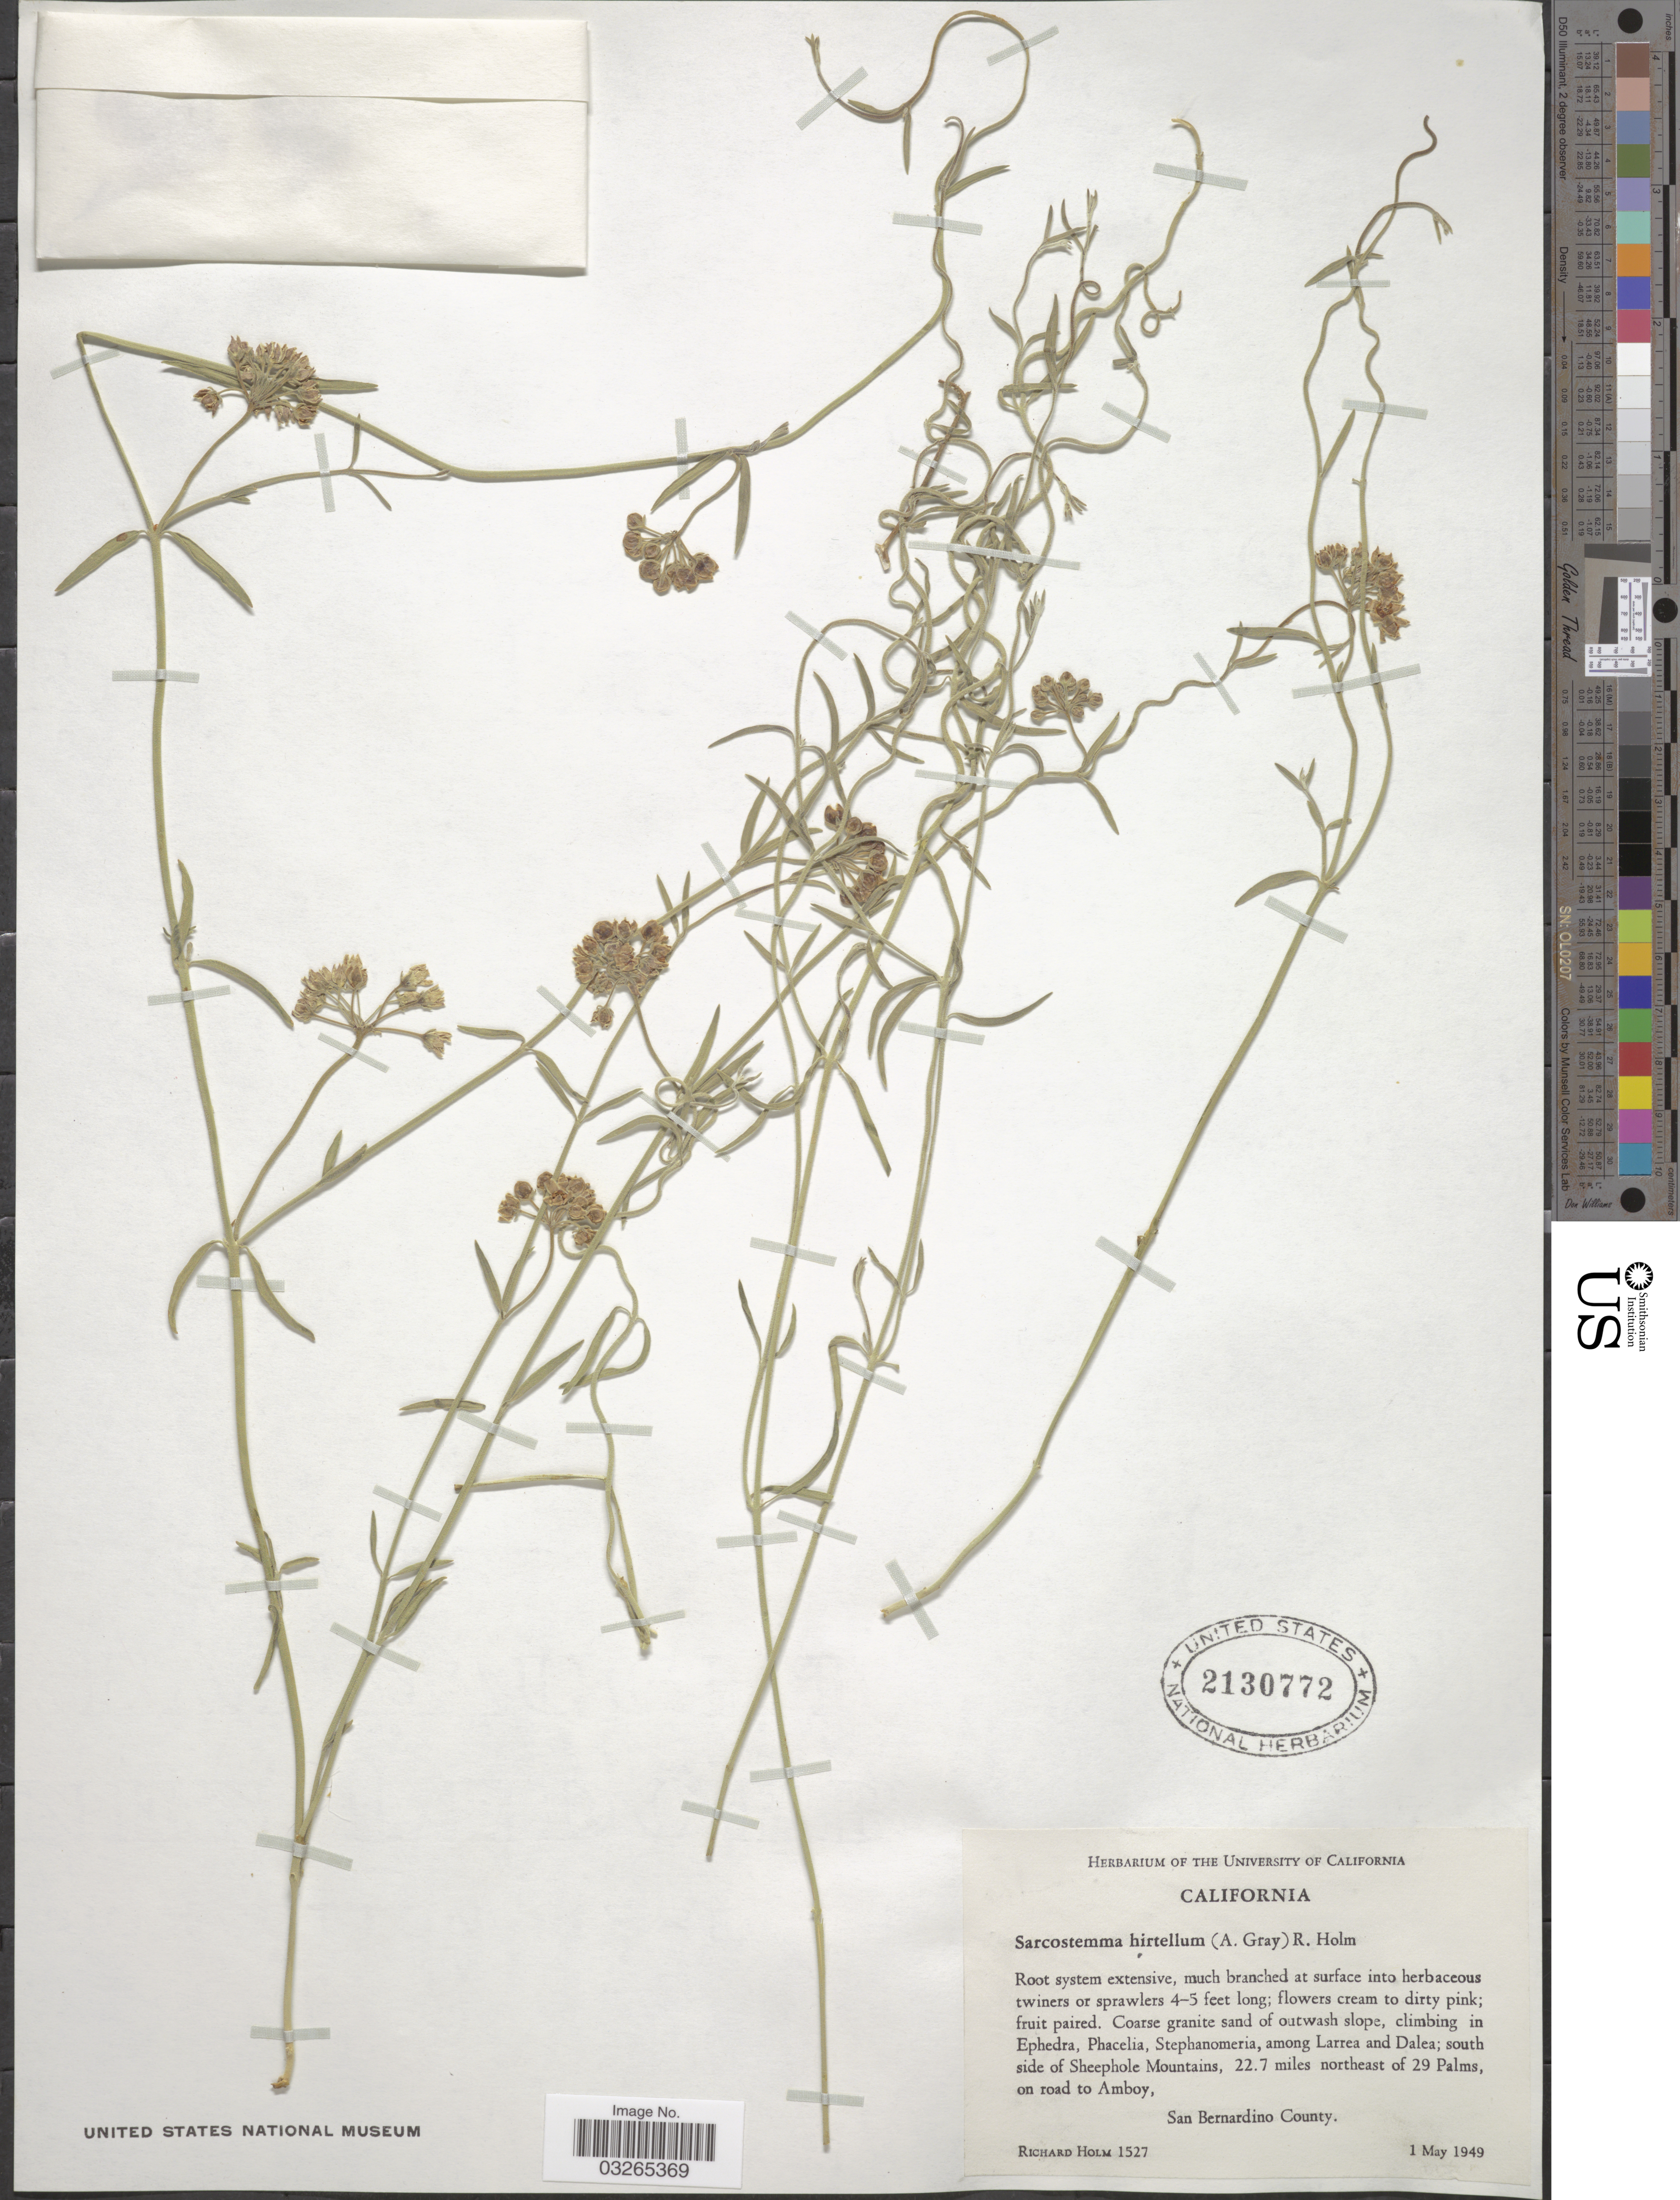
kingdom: Plantae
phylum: Tracheophyta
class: Magnoliopsida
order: Gentianales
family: Apocynaceae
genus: Sarcostemma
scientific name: Sarcostemma hirtellum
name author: (A. Gray) R.W. Holm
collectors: R. W. Holm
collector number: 1527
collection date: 1949-05-01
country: United States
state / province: California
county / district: San Bernardino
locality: South side of Sheephole Mountains, 22.7 miles northeast of 29 Palms, on road to Amboy, San Bernardino County.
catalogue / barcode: US 2130772